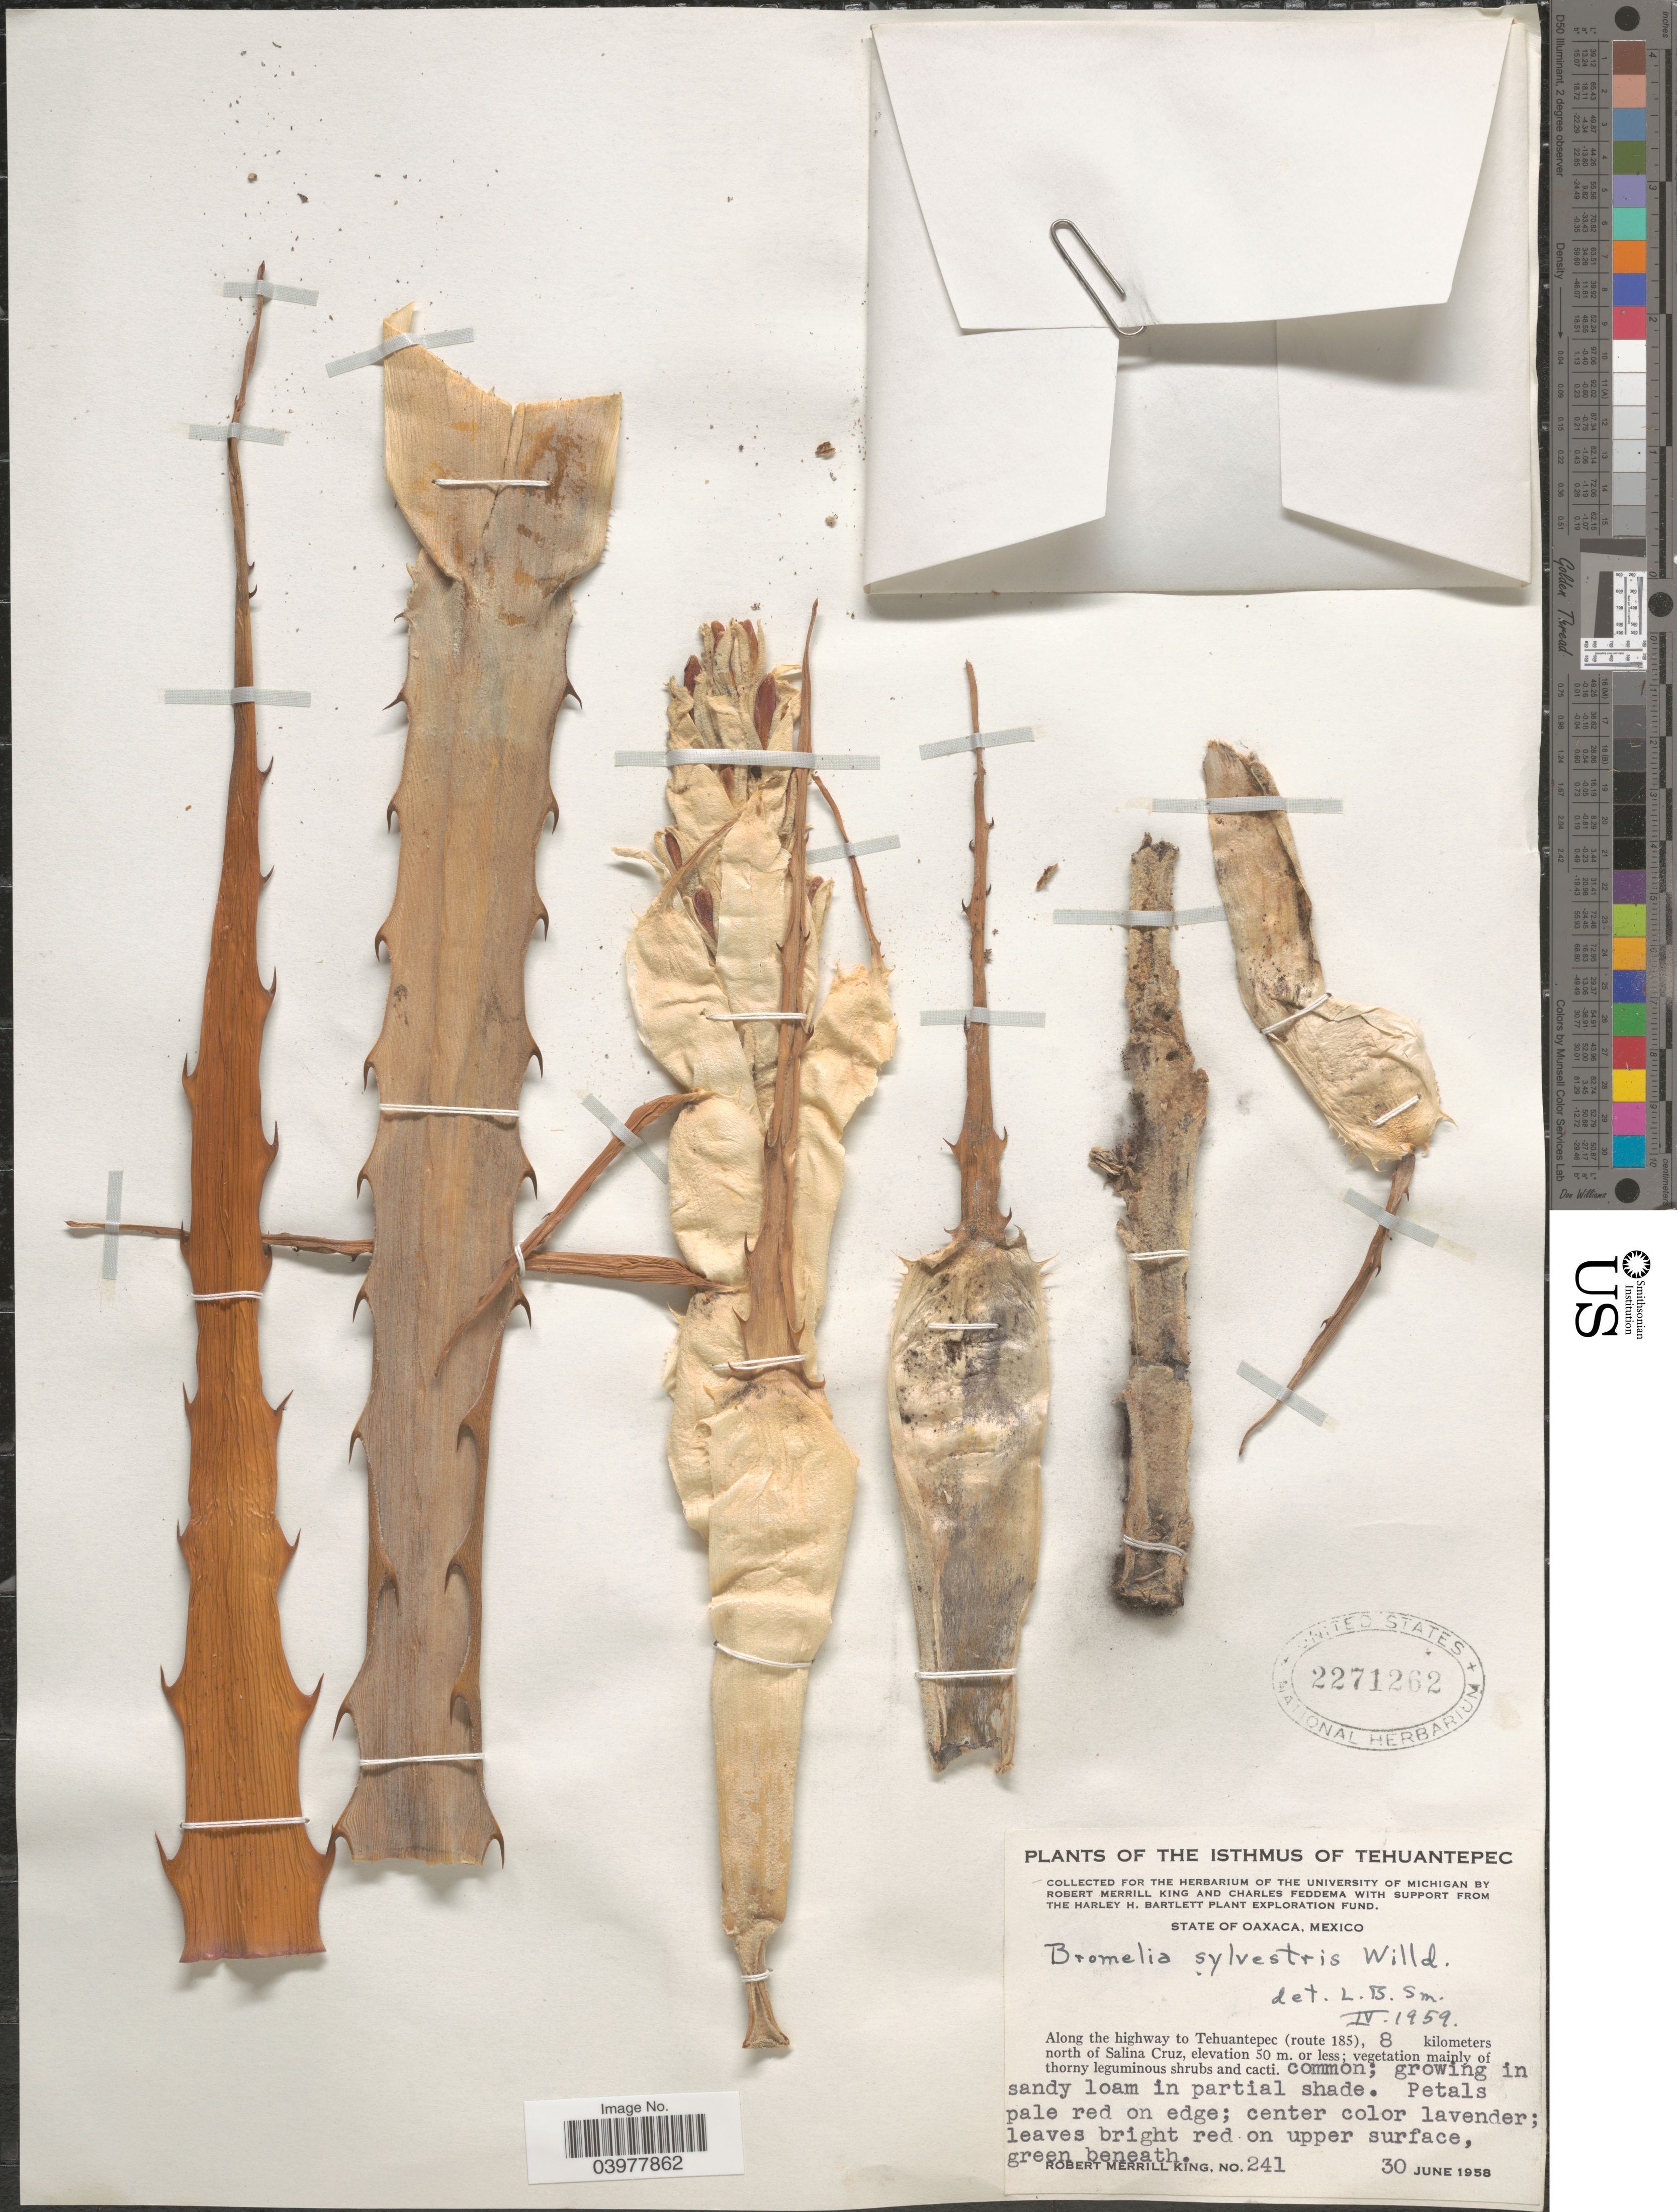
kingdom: Plantae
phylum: Tracheophyta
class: Liliopsida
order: Poales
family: Bromeliaceae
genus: Bromelia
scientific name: Bromelia alsodes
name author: H. St. John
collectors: R. M. King, C. Feddema & H. H. Bartlett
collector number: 241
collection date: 1958-06-30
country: Mexico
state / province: Oaxaca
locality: The Isthmus of Tehuantepec. Along the highway to Tehuantepec (route 185), 8 kilometers north of Salina Cruz.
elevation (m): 50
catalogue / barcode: US 2271262